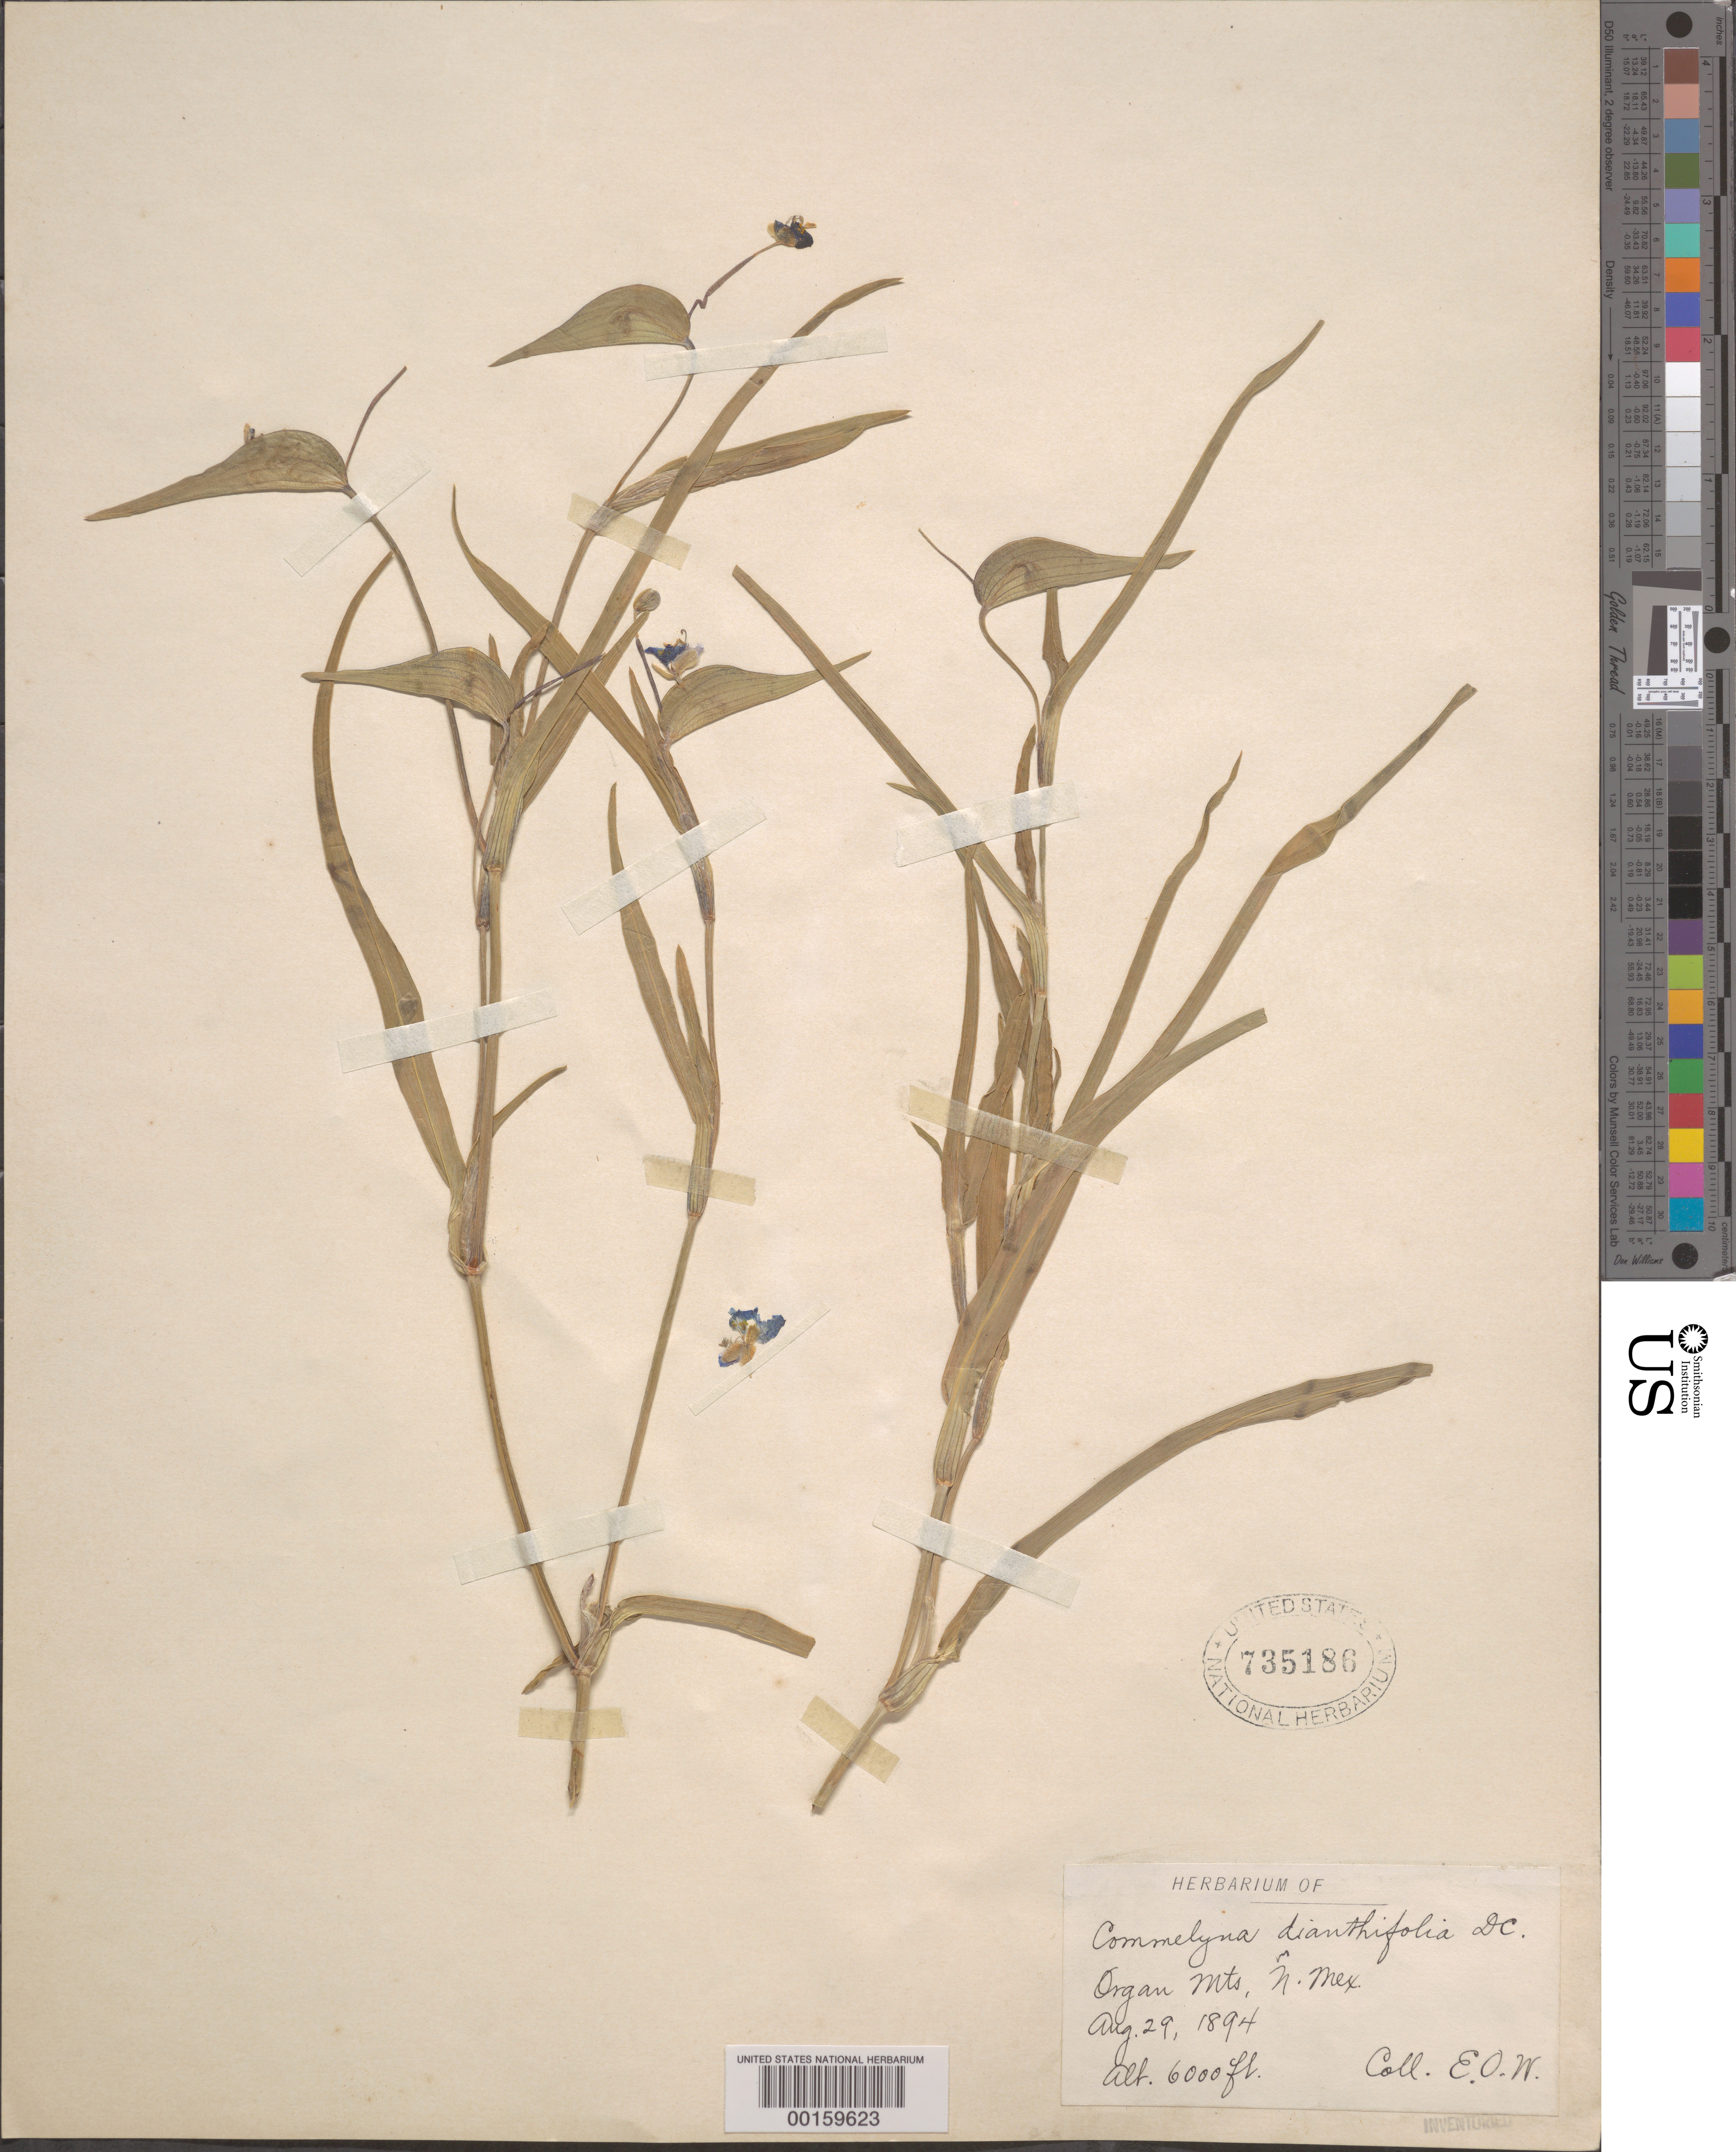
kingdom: Plantae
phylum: Tracheophyta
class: Liliopsida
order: Commelinales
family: Commelinaceae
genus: Commelina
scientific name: Commelina dianthifolia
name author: Redouté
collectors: E. O. Wooton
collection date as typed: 29 Aug 1894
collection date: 1894-08-29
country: United States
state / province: New Mexico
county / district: Dona Ana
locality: Organ mts.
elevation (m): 1830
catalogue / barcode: US 735186